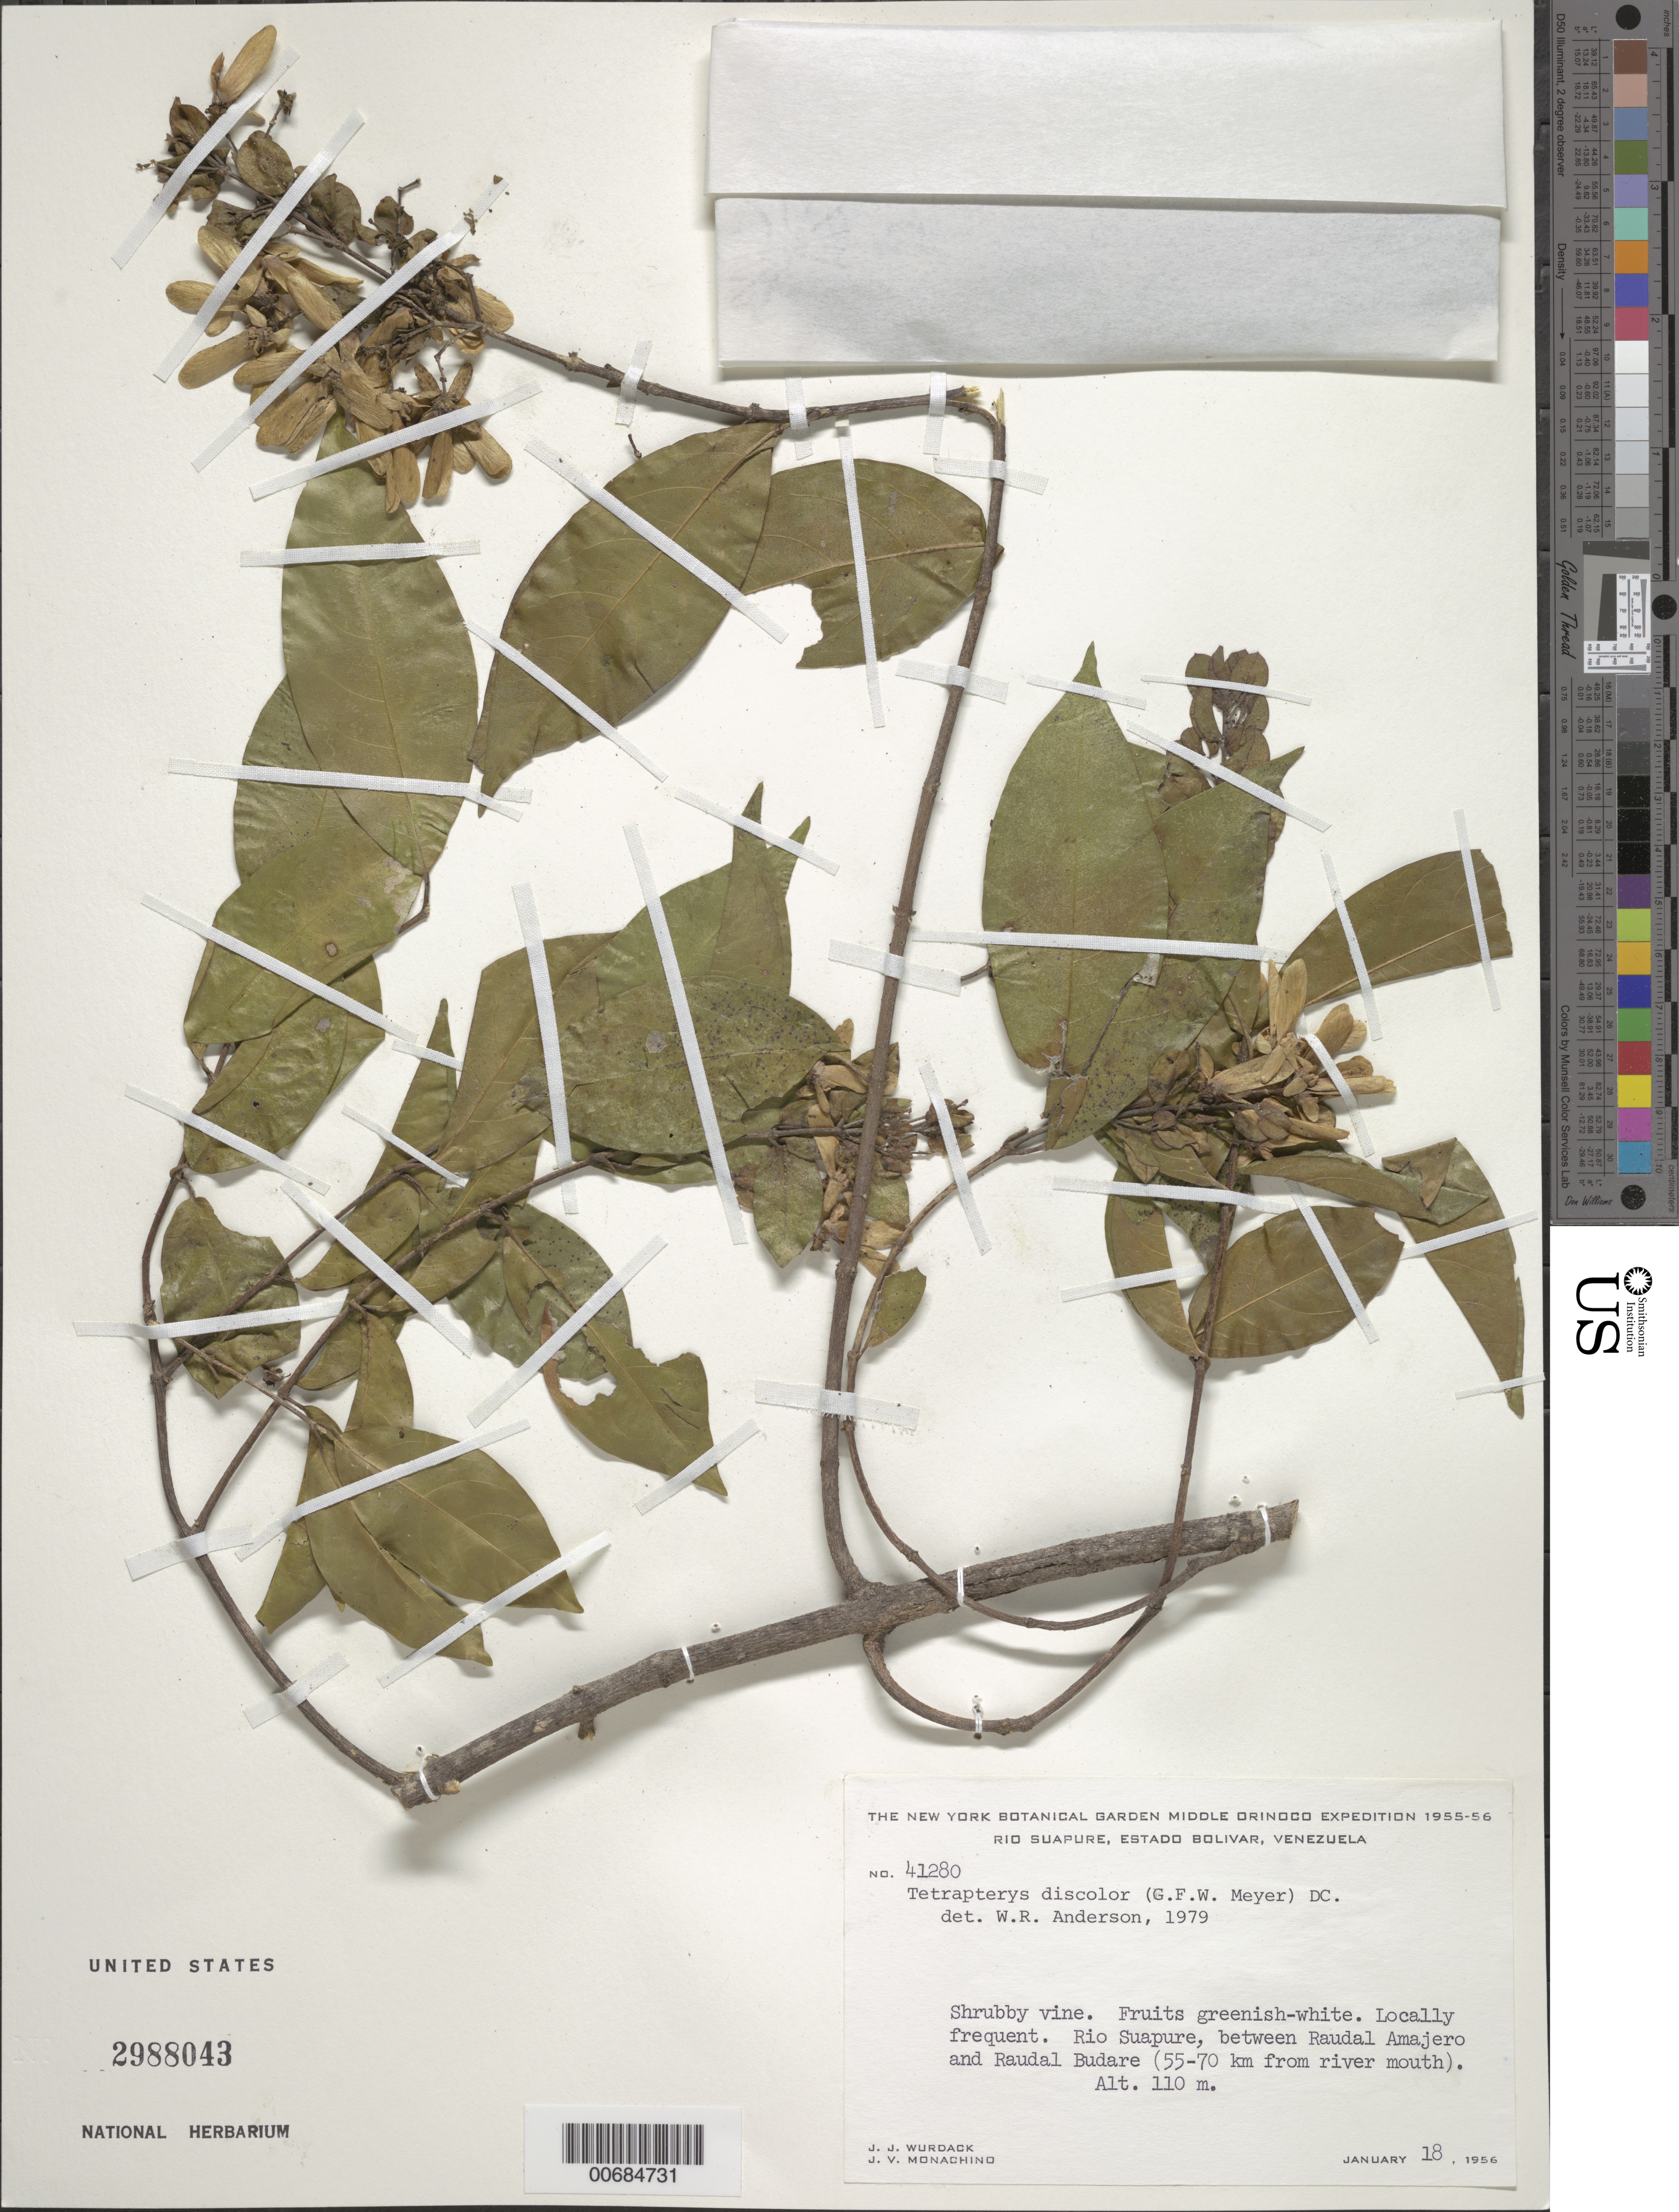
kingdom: Plantae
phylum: Tracheophyta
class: Magnoliopsida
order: Malpighiales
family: Malpighiaceae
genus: Tetrapterys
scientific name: Tetrapterys discolor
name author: (G. Mey.) DC.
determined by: Anderson, W. R., (MICH), University of Michigan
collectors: J. J. Wurdack & J. V. Monachino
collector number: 41280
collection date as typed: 18-Jan-56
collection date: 1956-01-18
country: Venezuela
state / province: Bolívar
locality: Raudal Amajero and Raudal Budare, between (55 - 70 miles from mouth); Río Surapuare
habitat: Along river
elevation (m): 110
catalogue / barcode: US 2988043